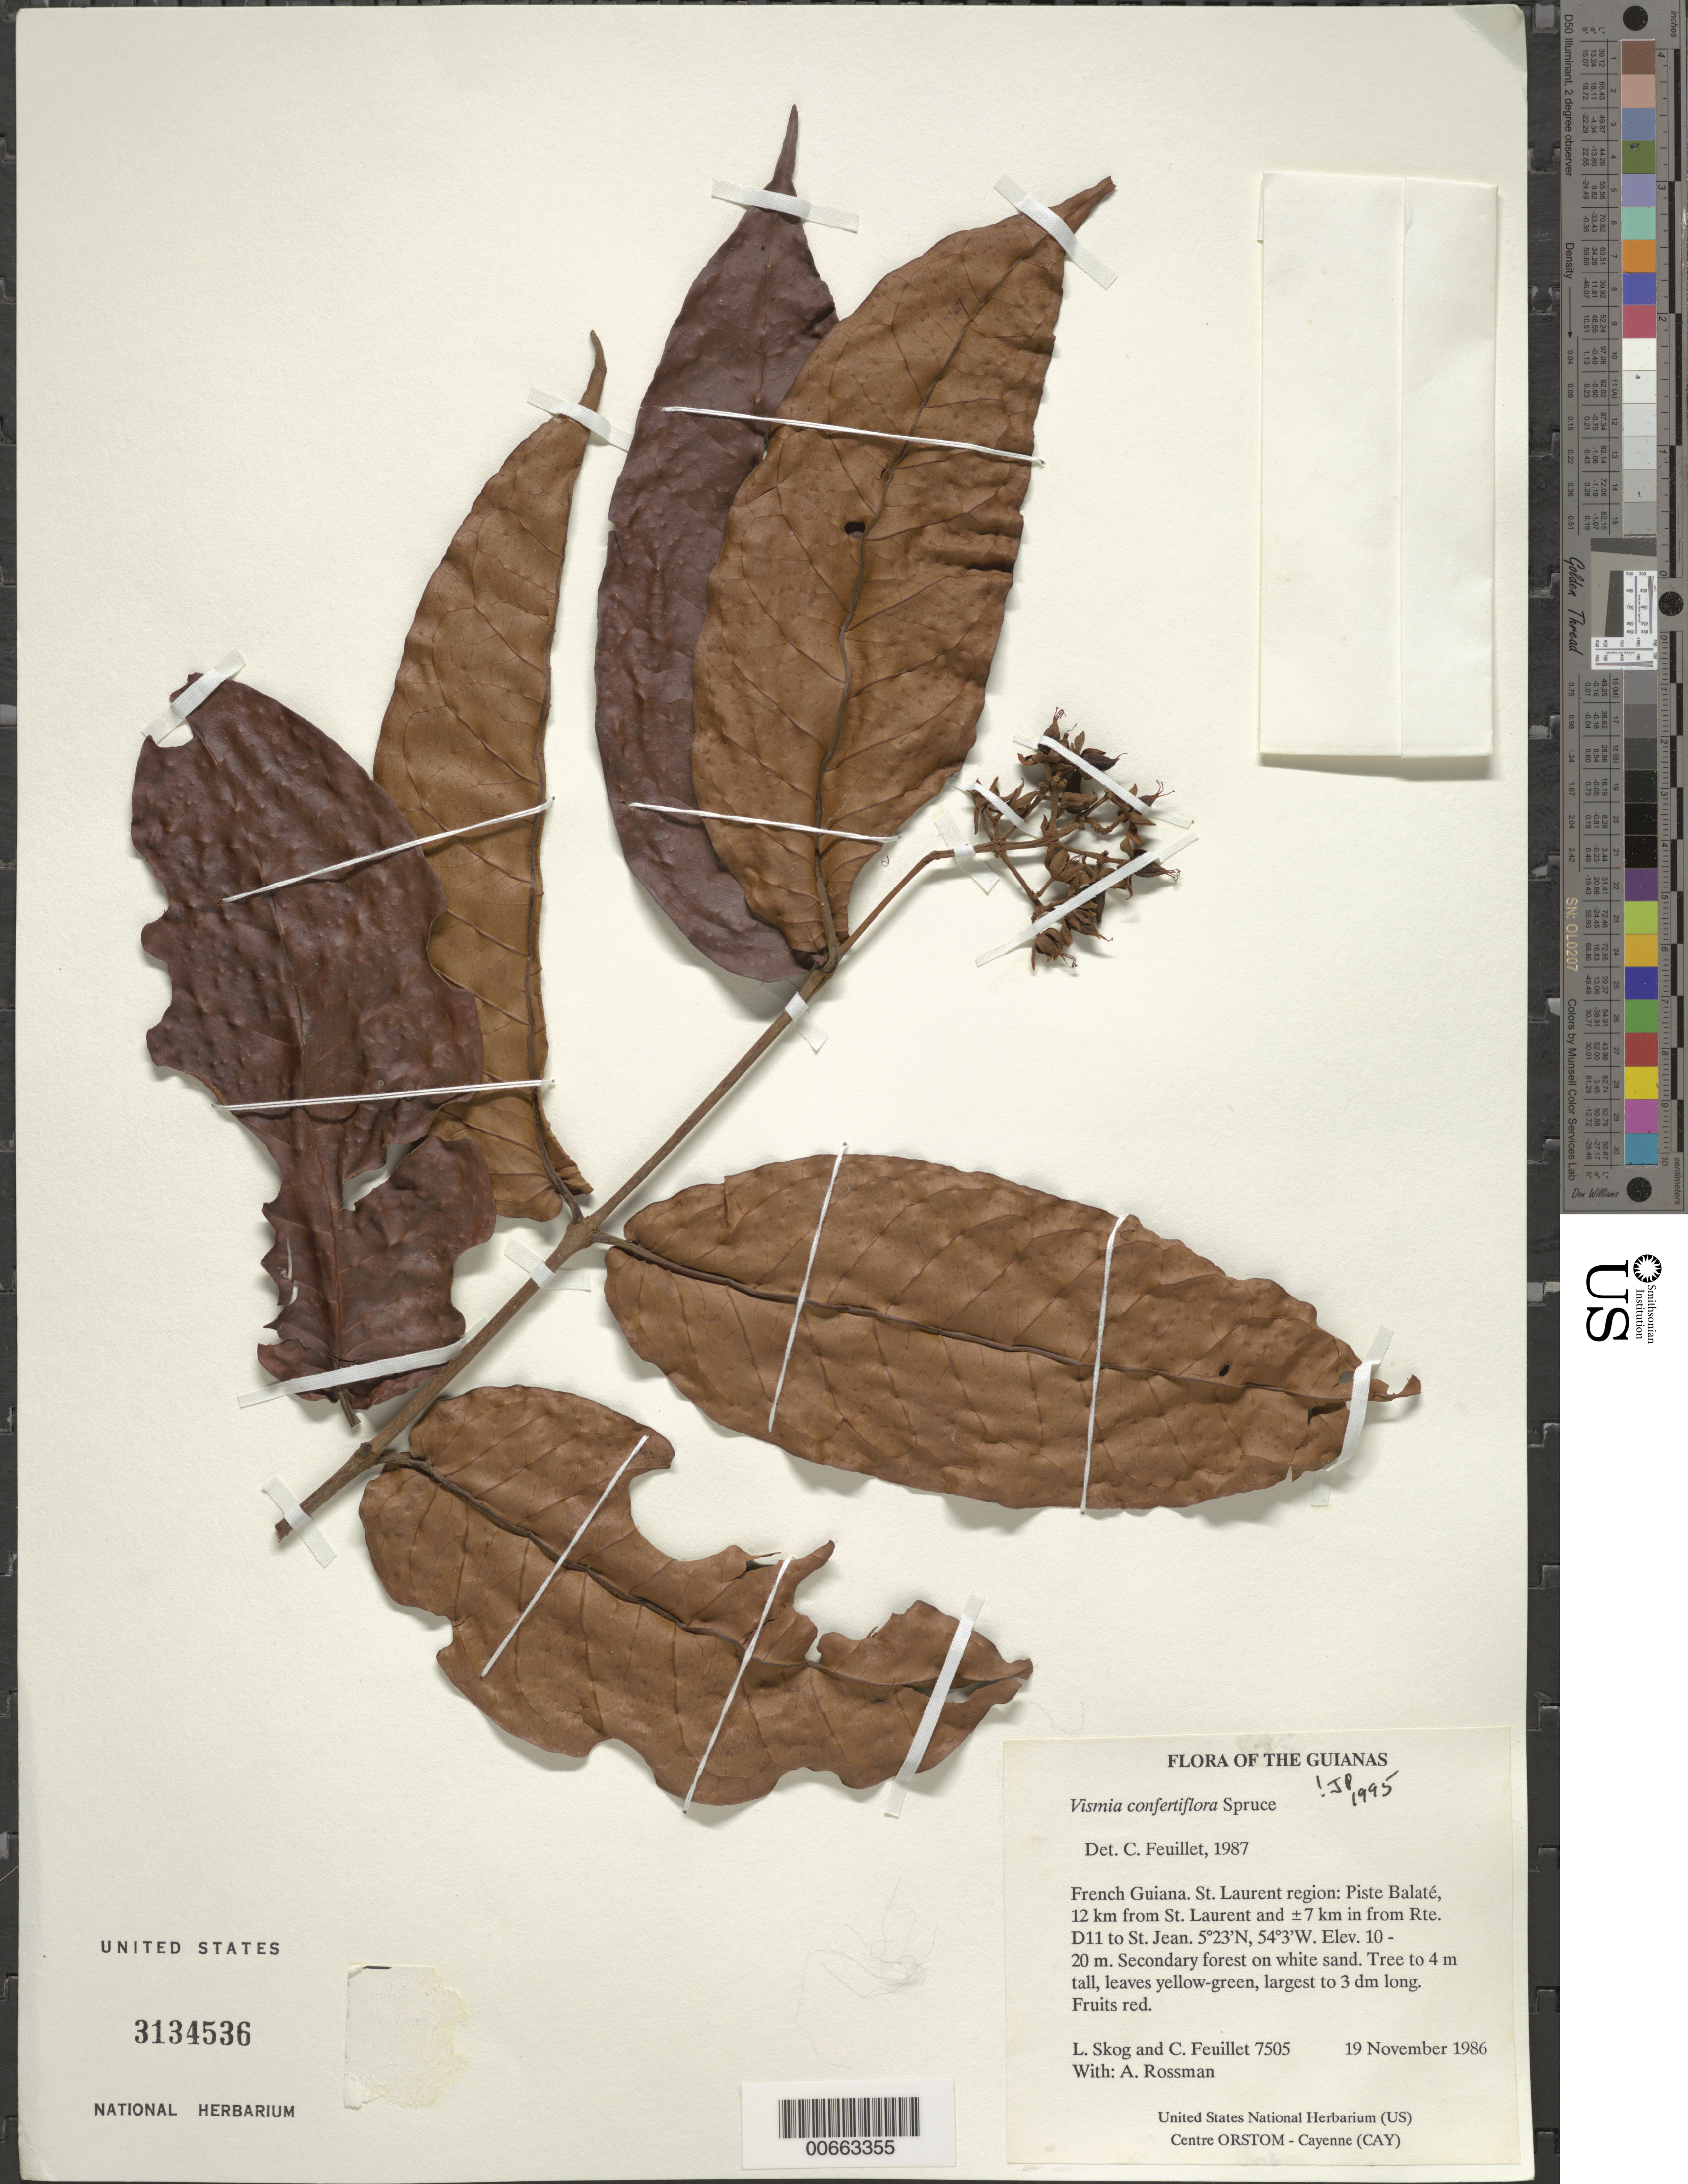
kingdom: Plantae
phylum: Tracheophyta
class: Magnoliopsida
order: Malpighiales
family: Hypericaceae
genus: Vismia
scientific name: Vismia confertiflora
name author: Spruce ex Reichardt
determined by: Pipoly, J. J., III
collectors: L. E. Skog, C. Feuillet & A. Rossman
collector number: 7505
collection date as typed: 19 November 1986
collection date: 1986-11-19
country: French Guiana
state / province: Saint-Laurent-du-Maroni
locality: Piste Balaté, 12 km from St. Laurent and ±7 km in from Rte. D11 to St. Jean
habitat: Secondary forest on white sand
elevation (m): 10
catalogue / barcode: US 3134536